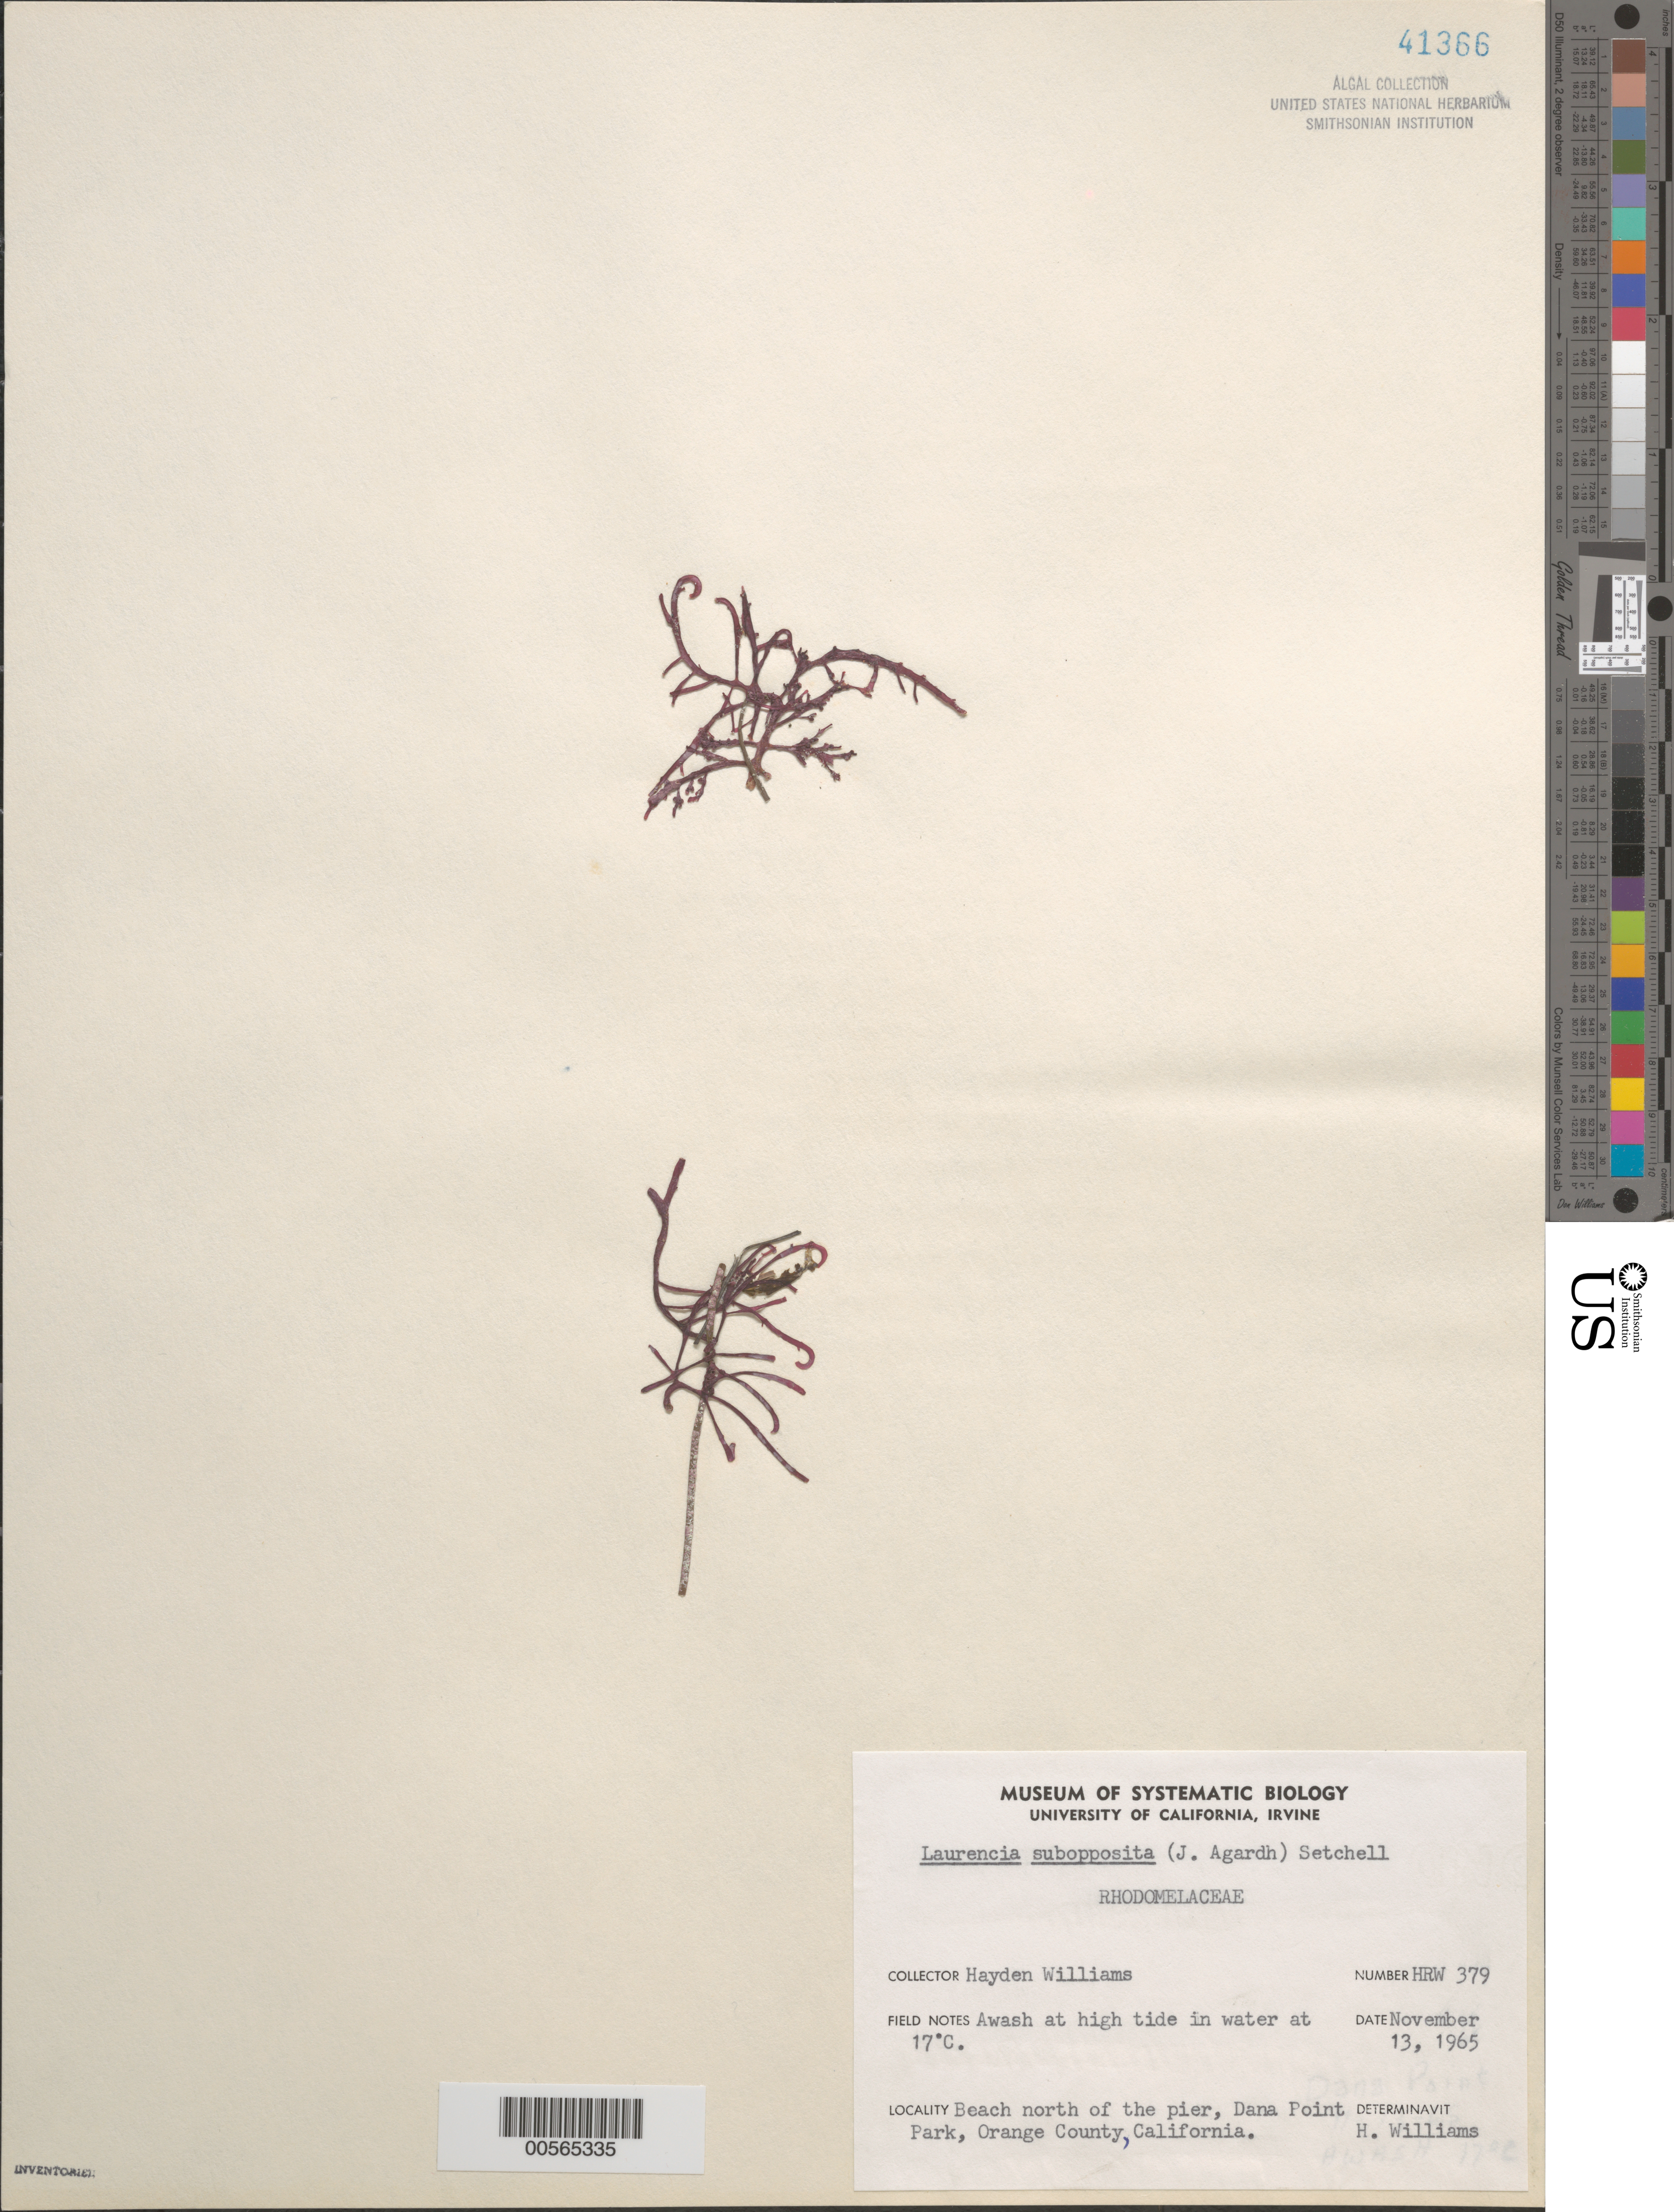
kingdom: Plantae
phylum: Rhodophyta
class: Florideophyceae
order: Ceramiales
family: Rhodomelaceae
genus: Laurencia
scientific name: Laurencia subopposita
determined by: Williams, H. R.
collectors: H. R. Williams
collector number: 379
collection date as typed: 13 Nov 1965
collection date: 1965-11-13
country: United States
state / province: California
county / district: Orange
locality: Dana Point Park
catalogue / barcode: US 41366